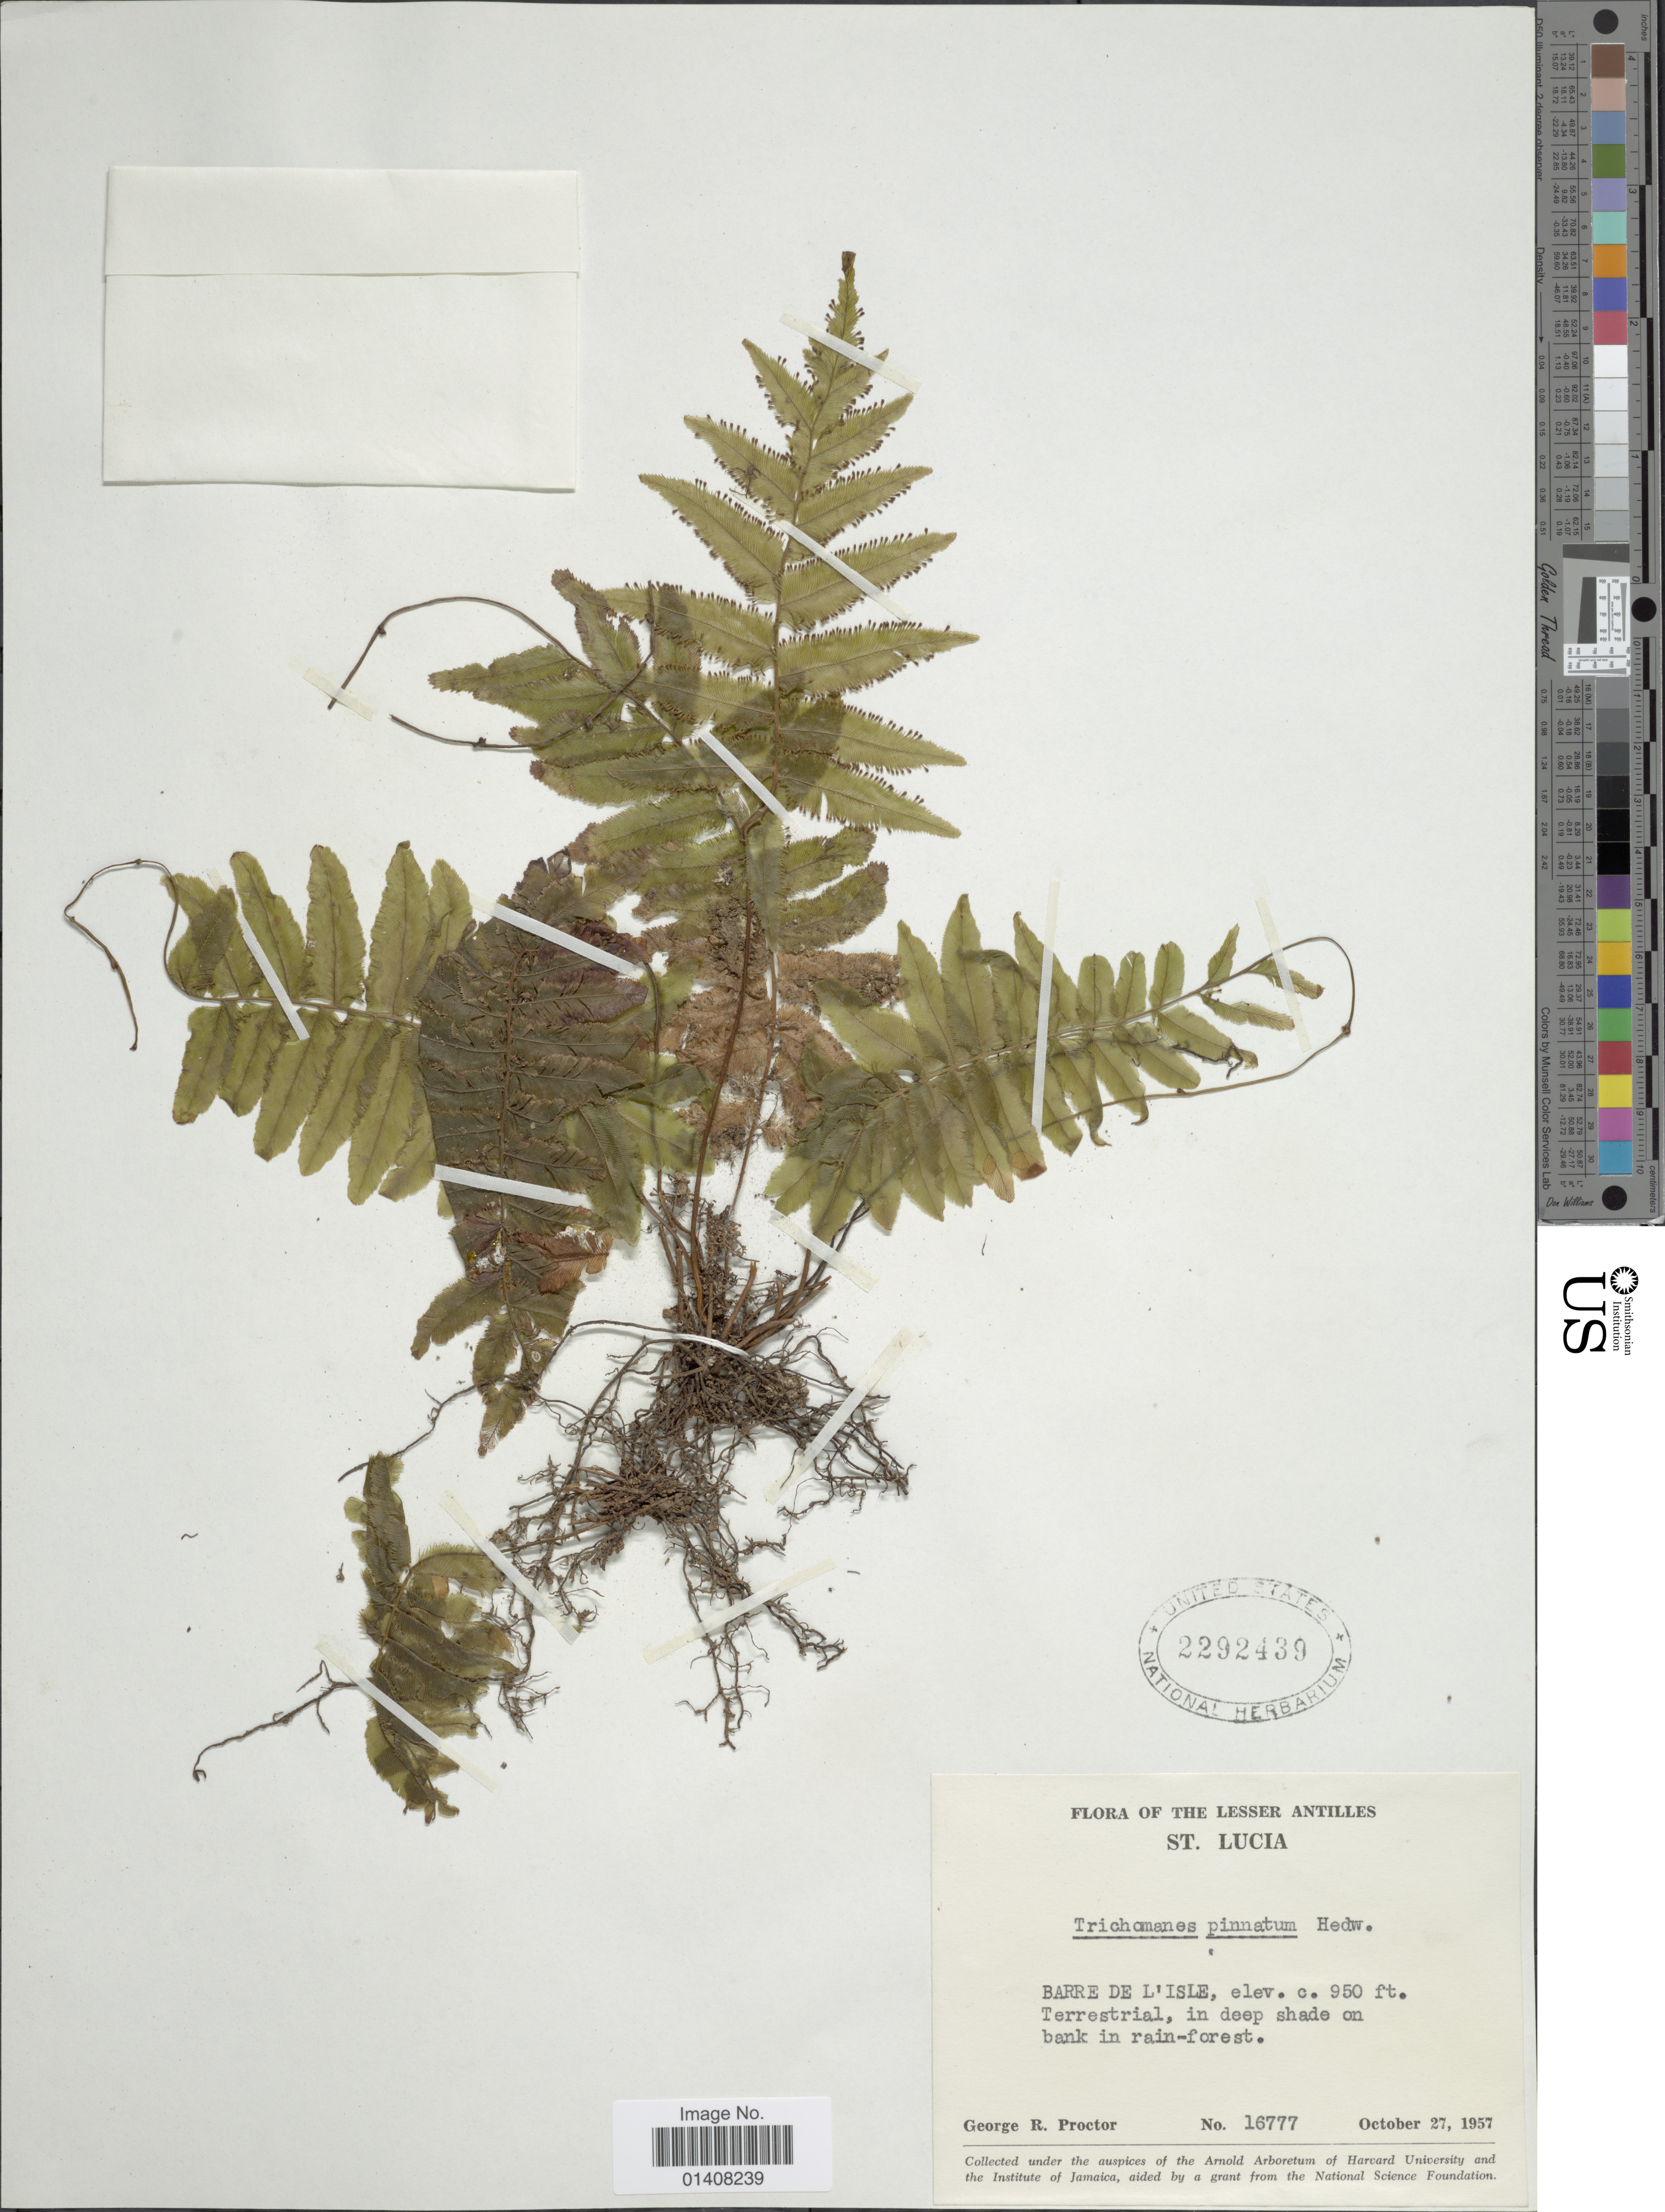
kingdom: Plantae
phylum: Tracheophyta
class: Polypodiopsida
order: Hymenophyllales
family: Hymenophyllaceae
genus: Trichomanes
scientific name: Trichomanes pinnatum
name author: Hedw.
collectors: G. R. Proctor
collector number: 16777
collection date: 1957-10-27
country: St. Lucia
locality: Lesser Antilles, Barre de L'Isle, terrestrial, in deep shade on bank in rainforest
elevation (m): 290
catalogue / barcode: US 2292439